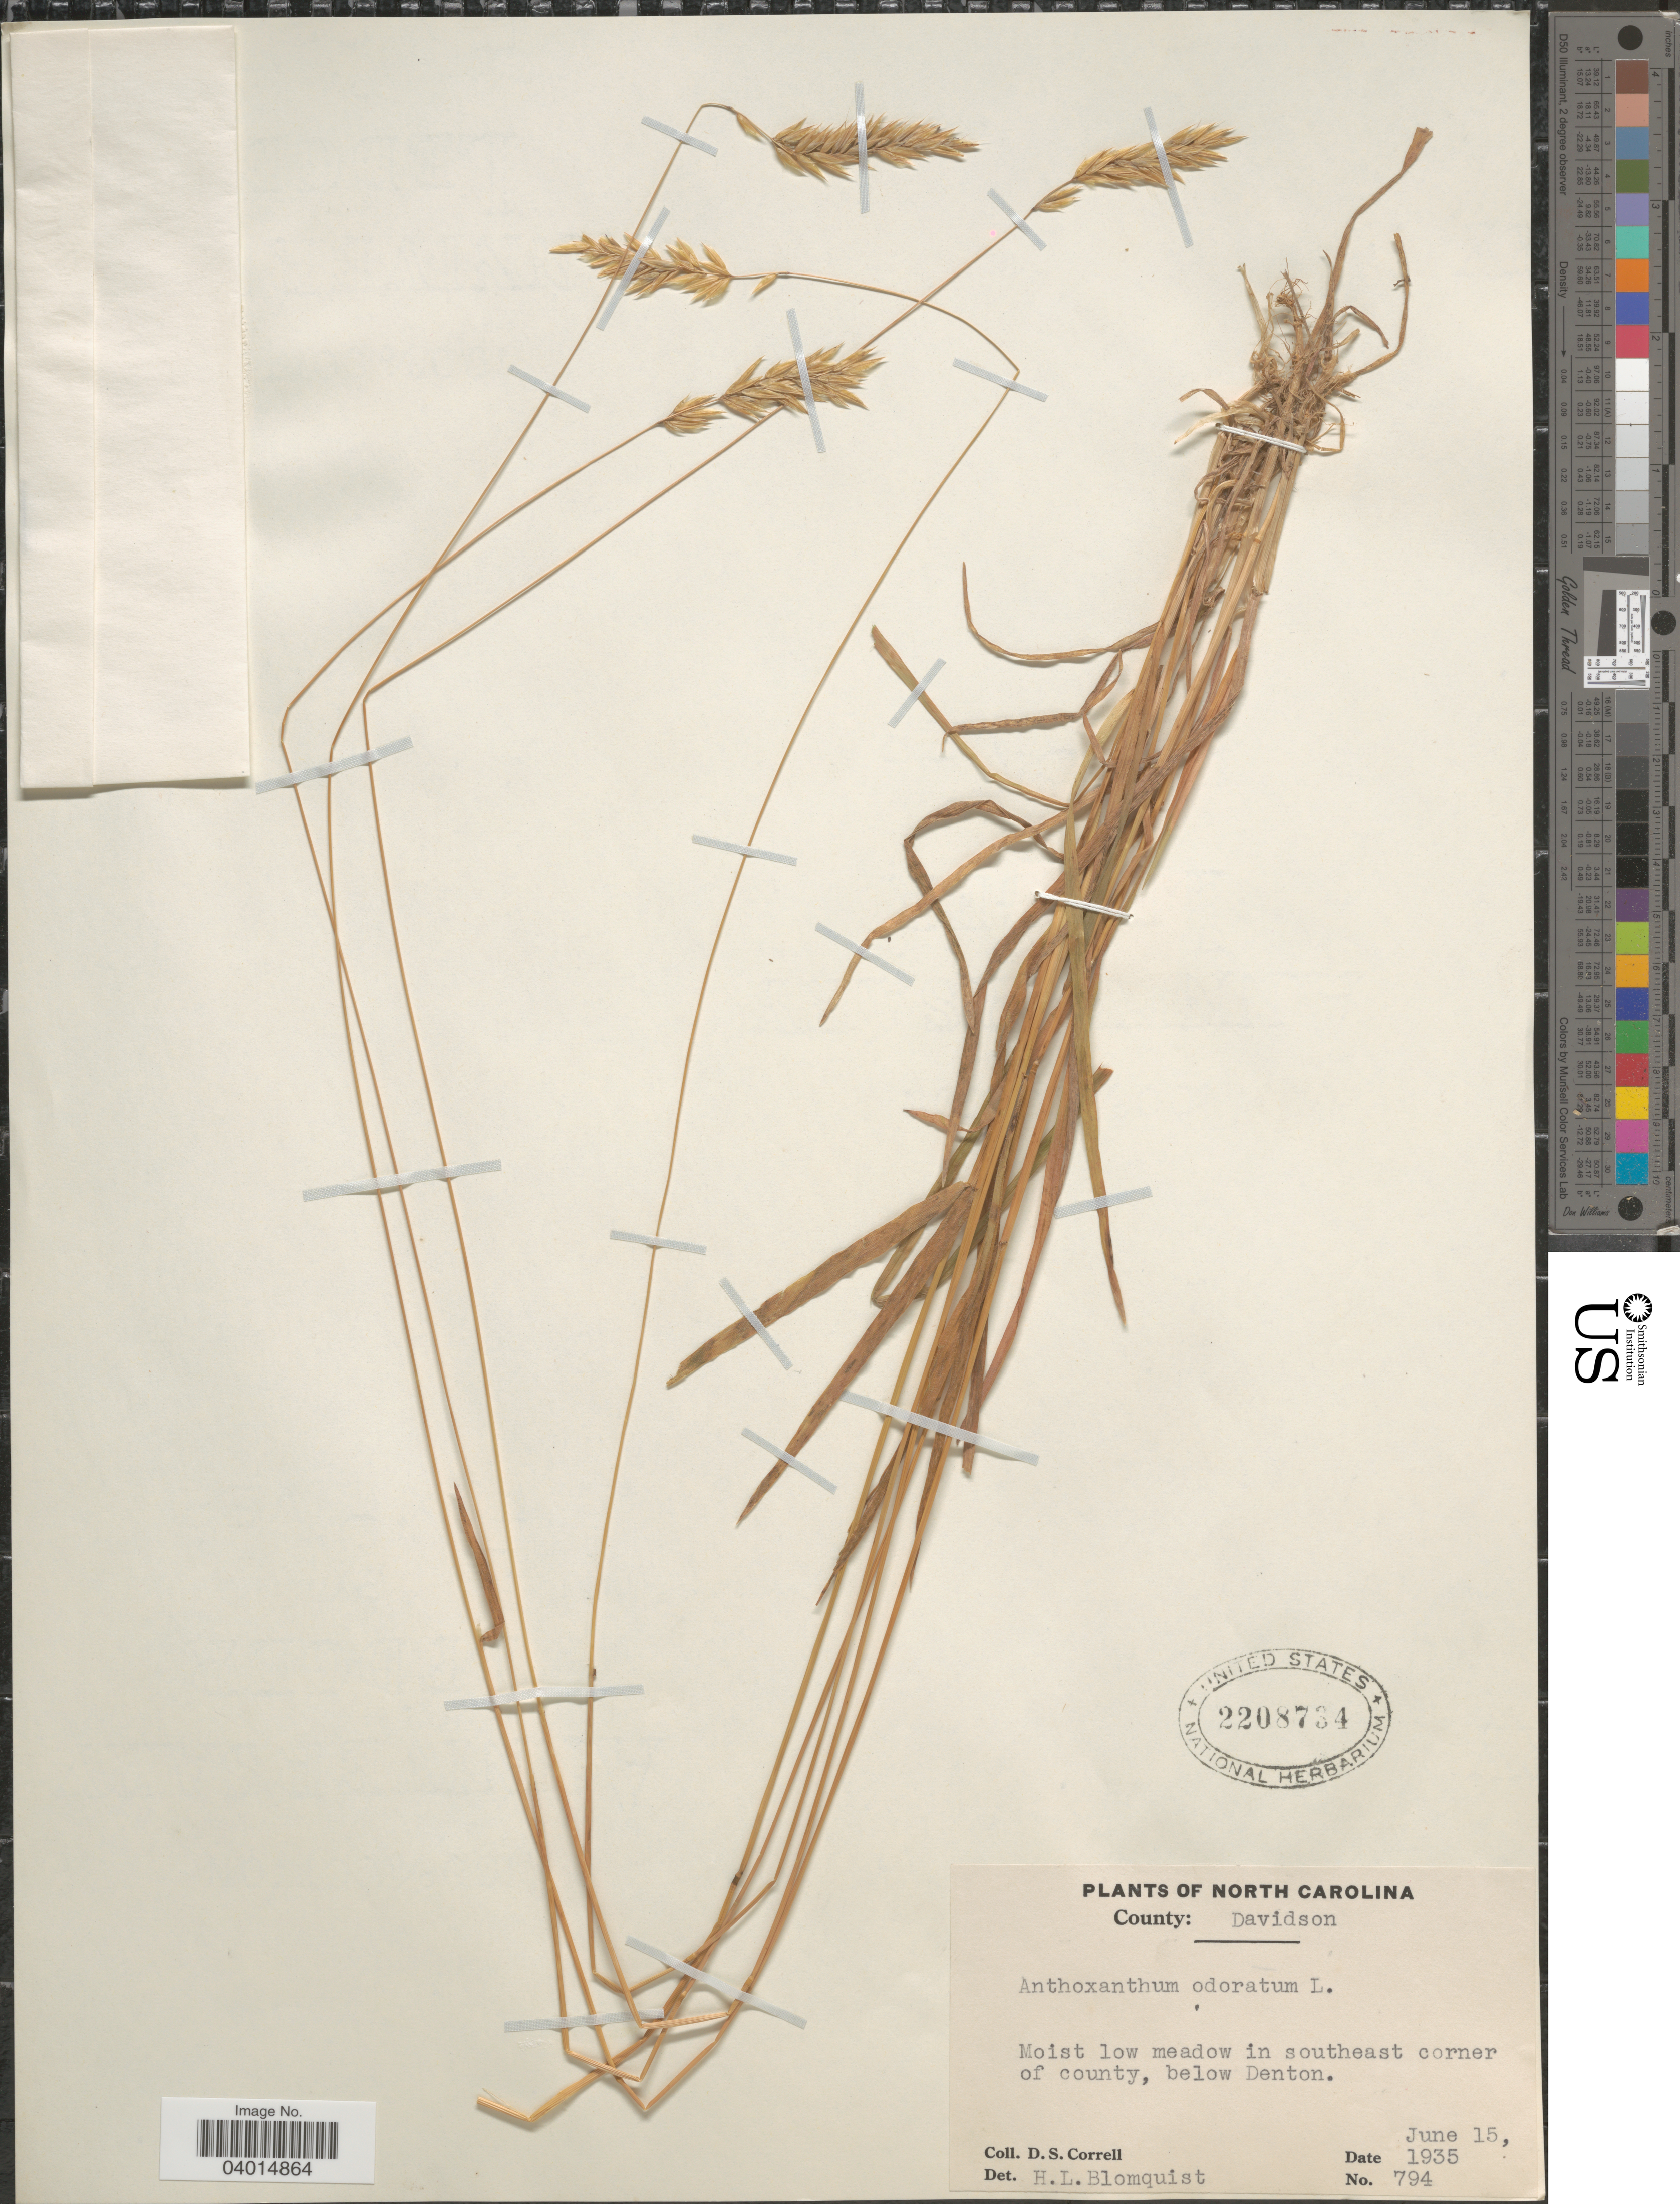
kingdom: Plantae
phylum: Tracheophyta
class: Liliopsida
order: Poales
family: Poaceae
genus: Anthoxanthum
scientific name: Anthoxanthum odoratum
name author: L.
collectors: D. S. Correll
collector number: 794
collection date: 1935-06-15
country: United States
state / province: North Carolina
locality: County: Davidson. Moist low meadow in southeast corner of county, below Denton.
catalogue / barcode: US 2208734